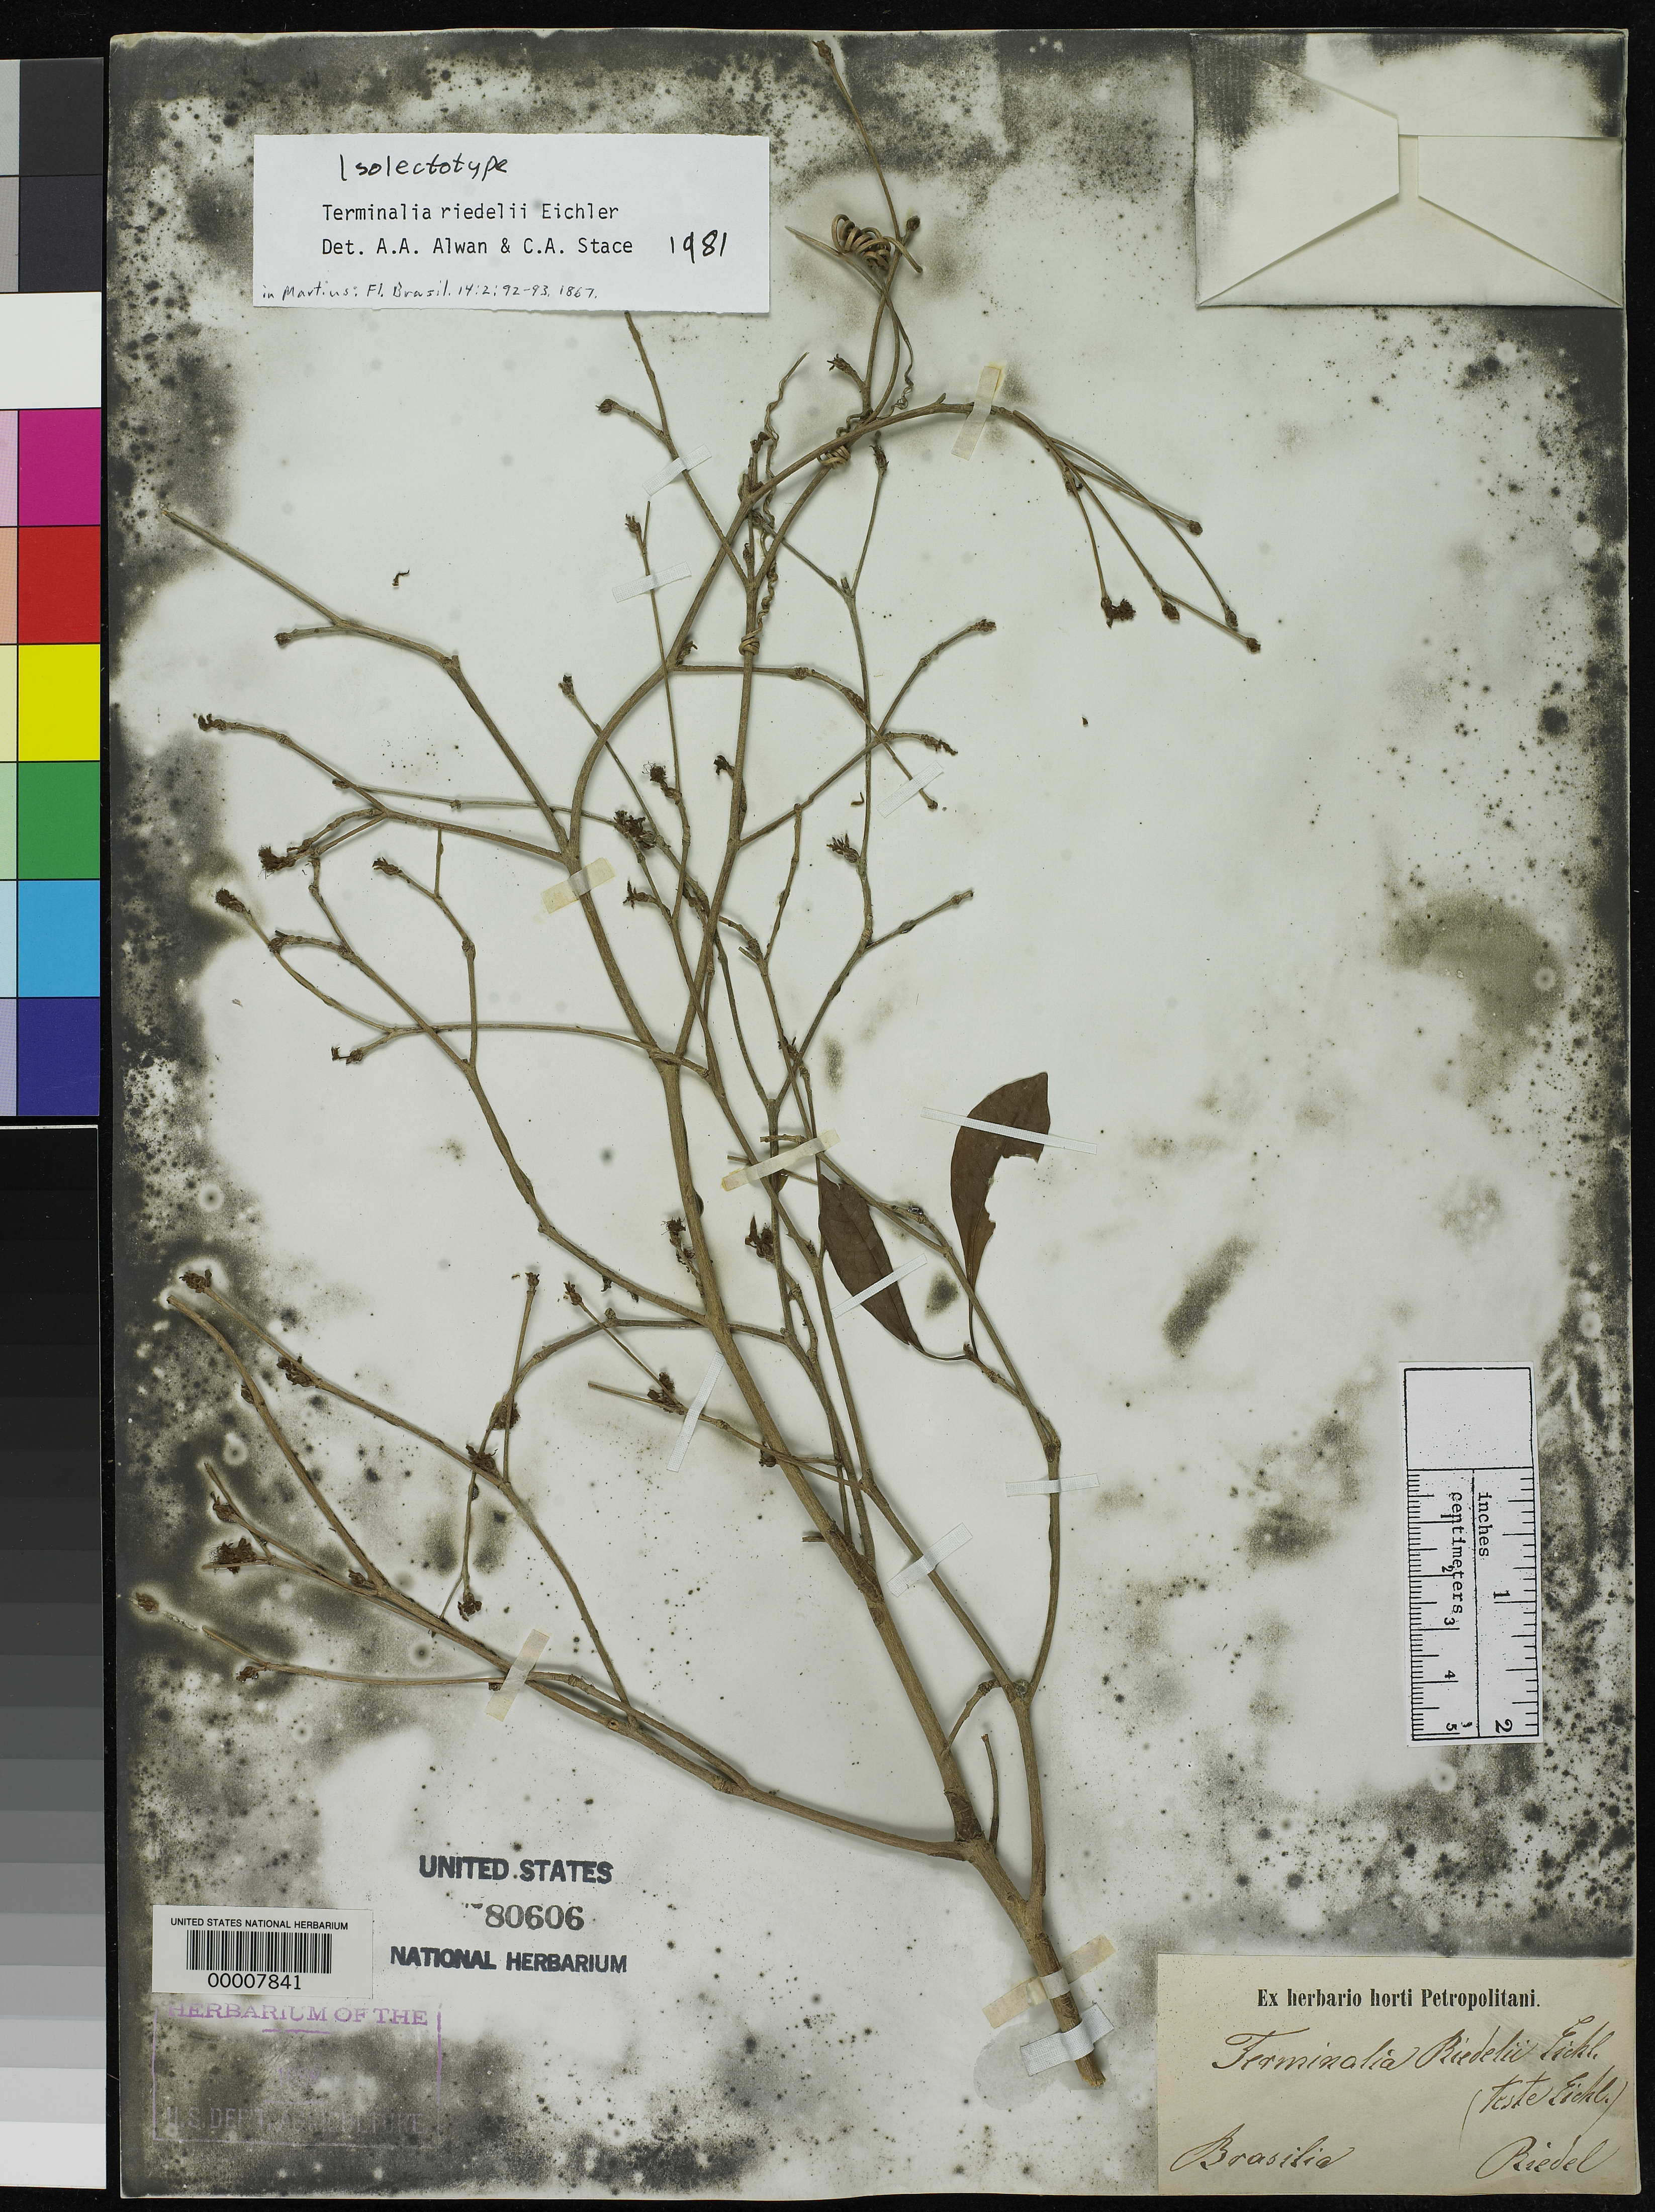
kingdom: Plantae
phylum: Tracheophyta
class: Magnoliopsida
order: Myrtales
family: Combretaceae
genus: Terminalia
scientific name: Terminalia riedelii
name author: Eichler in Mart.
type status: Isolectotype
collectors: L. Riedel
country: Brazil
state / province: Minas Gerais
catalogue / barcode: US 80606